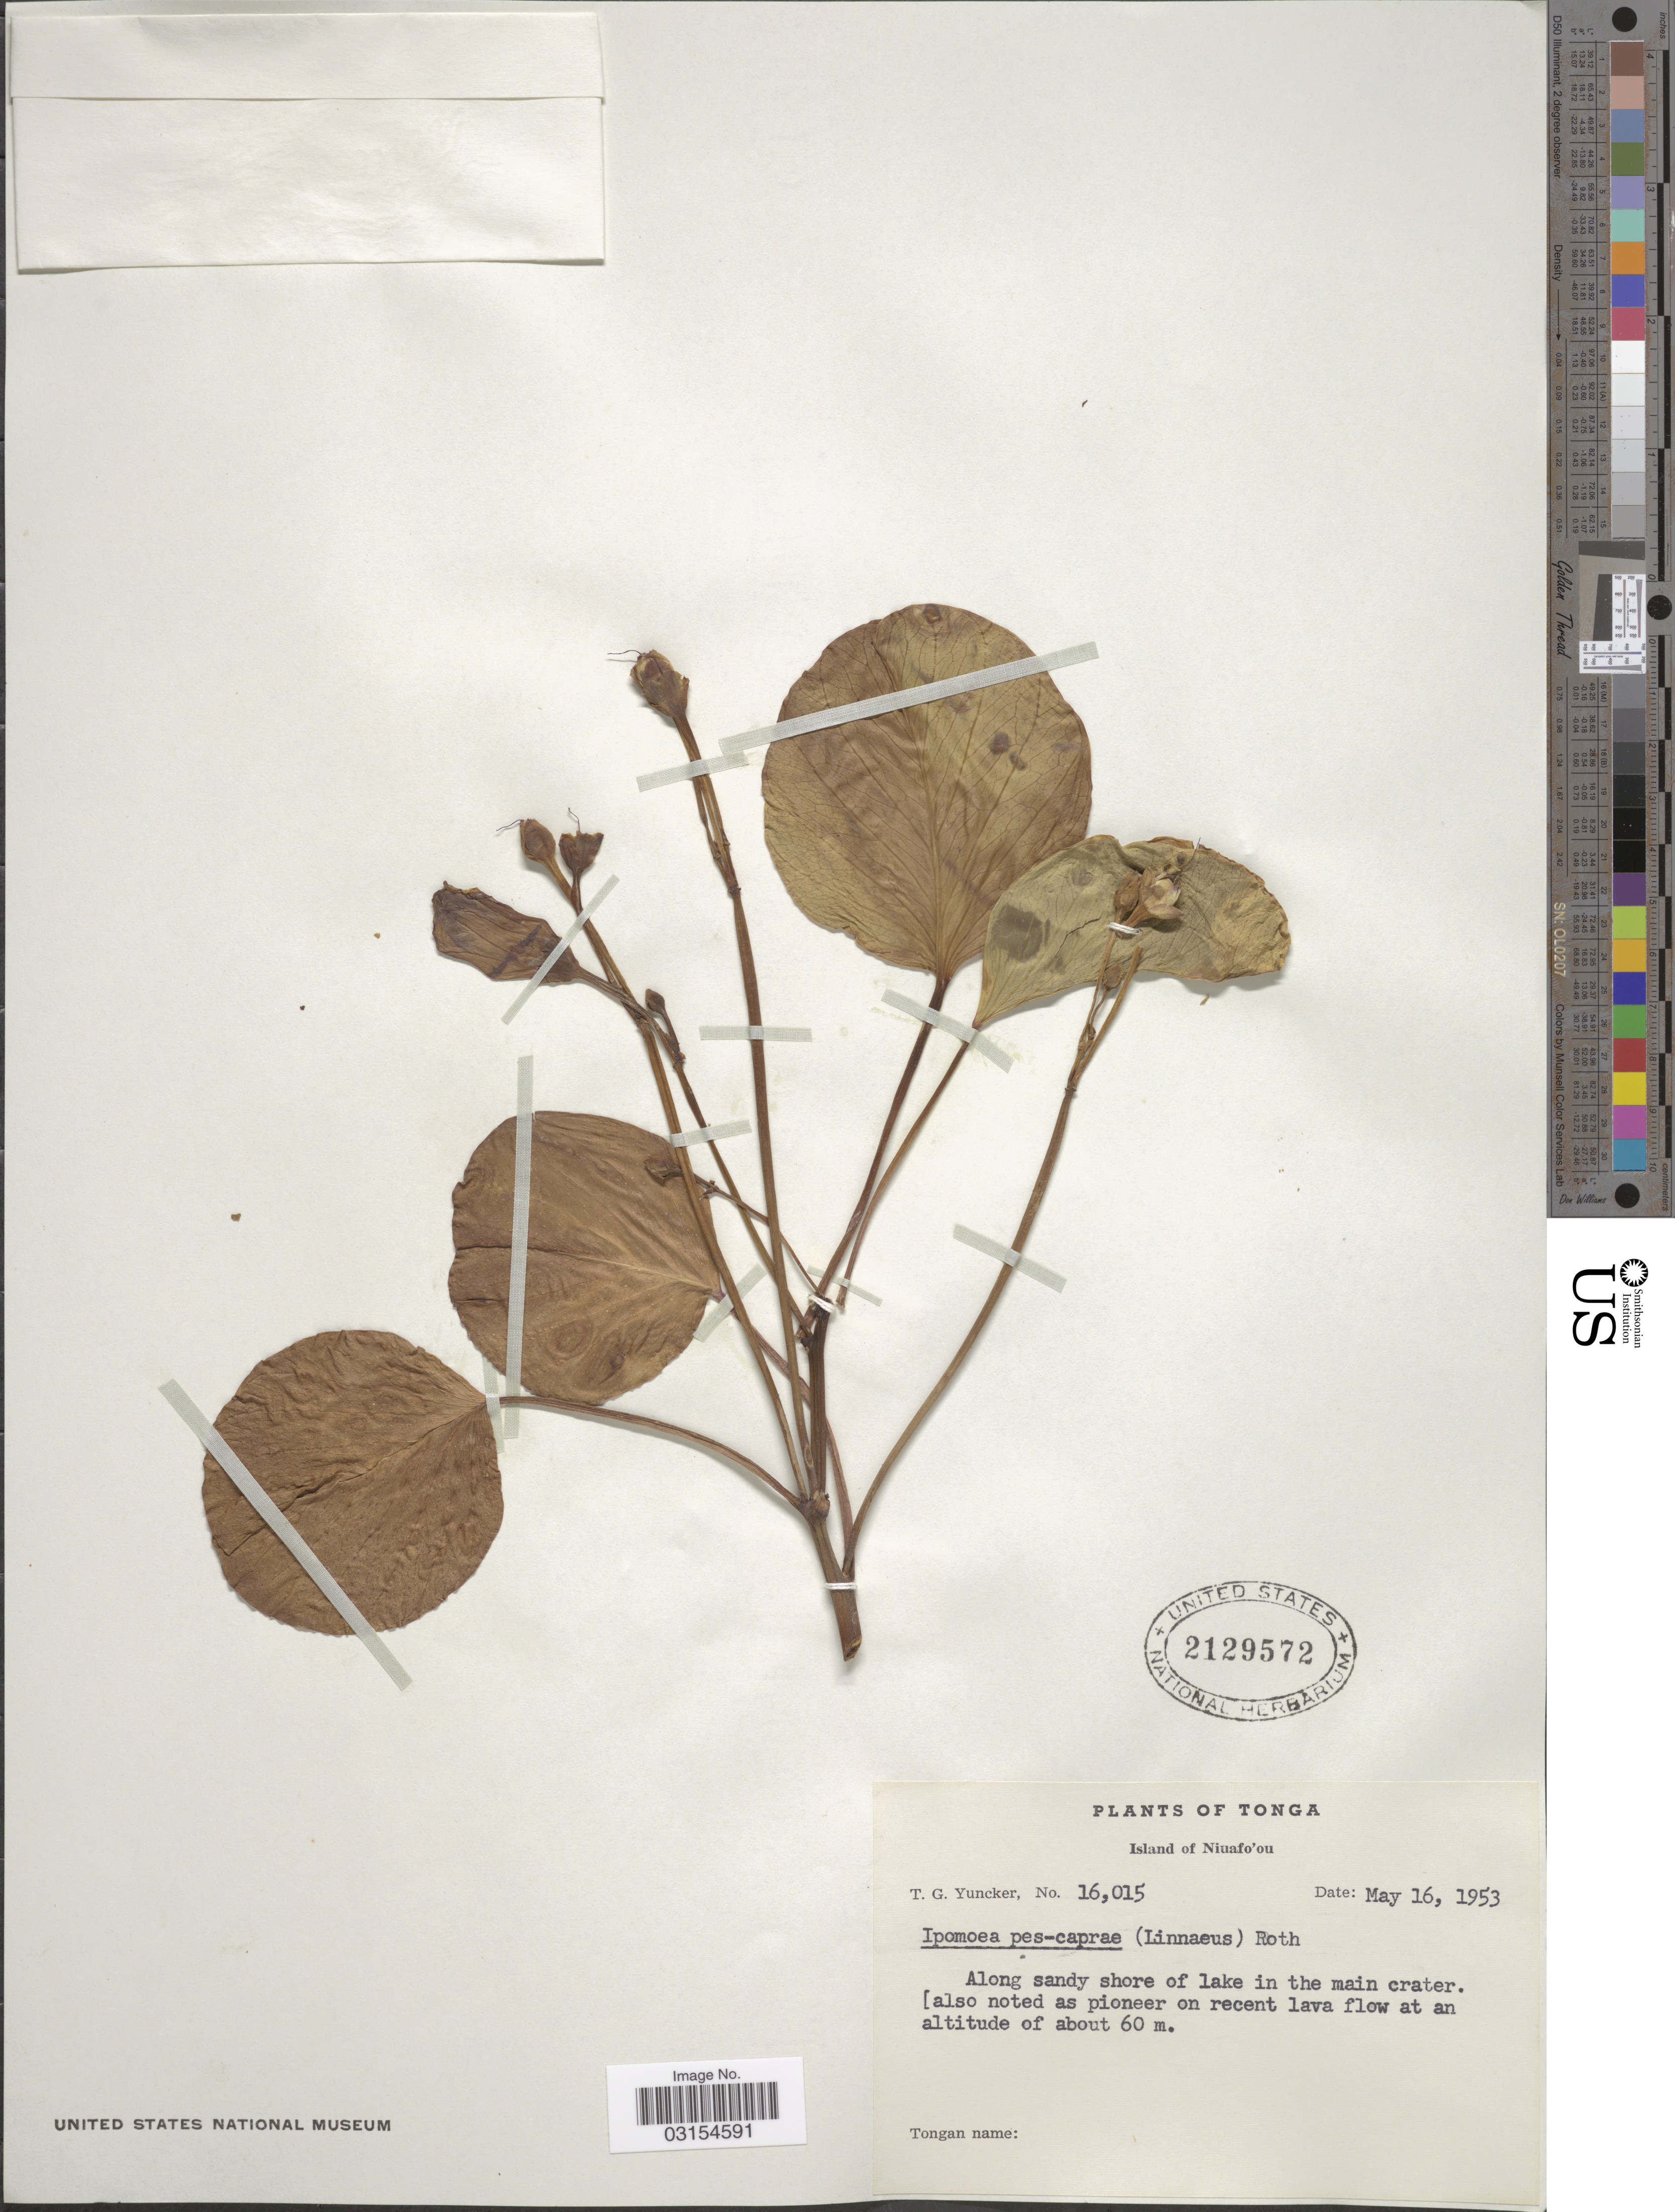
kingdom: Plantae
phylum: Tracheophyta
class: Magnoliopsida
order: Solanales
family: Convolvulaceae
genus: Ipomoea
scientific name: Ipomoea pes-caprae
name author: (L.) R. Br.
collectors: T. G. Yuncker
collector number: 16015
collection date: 1953-05-16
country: Tonga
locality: Island of Niuafo'ou. Along sandy shore of lake in the main crater.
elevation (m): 60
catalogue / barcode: US 2129572